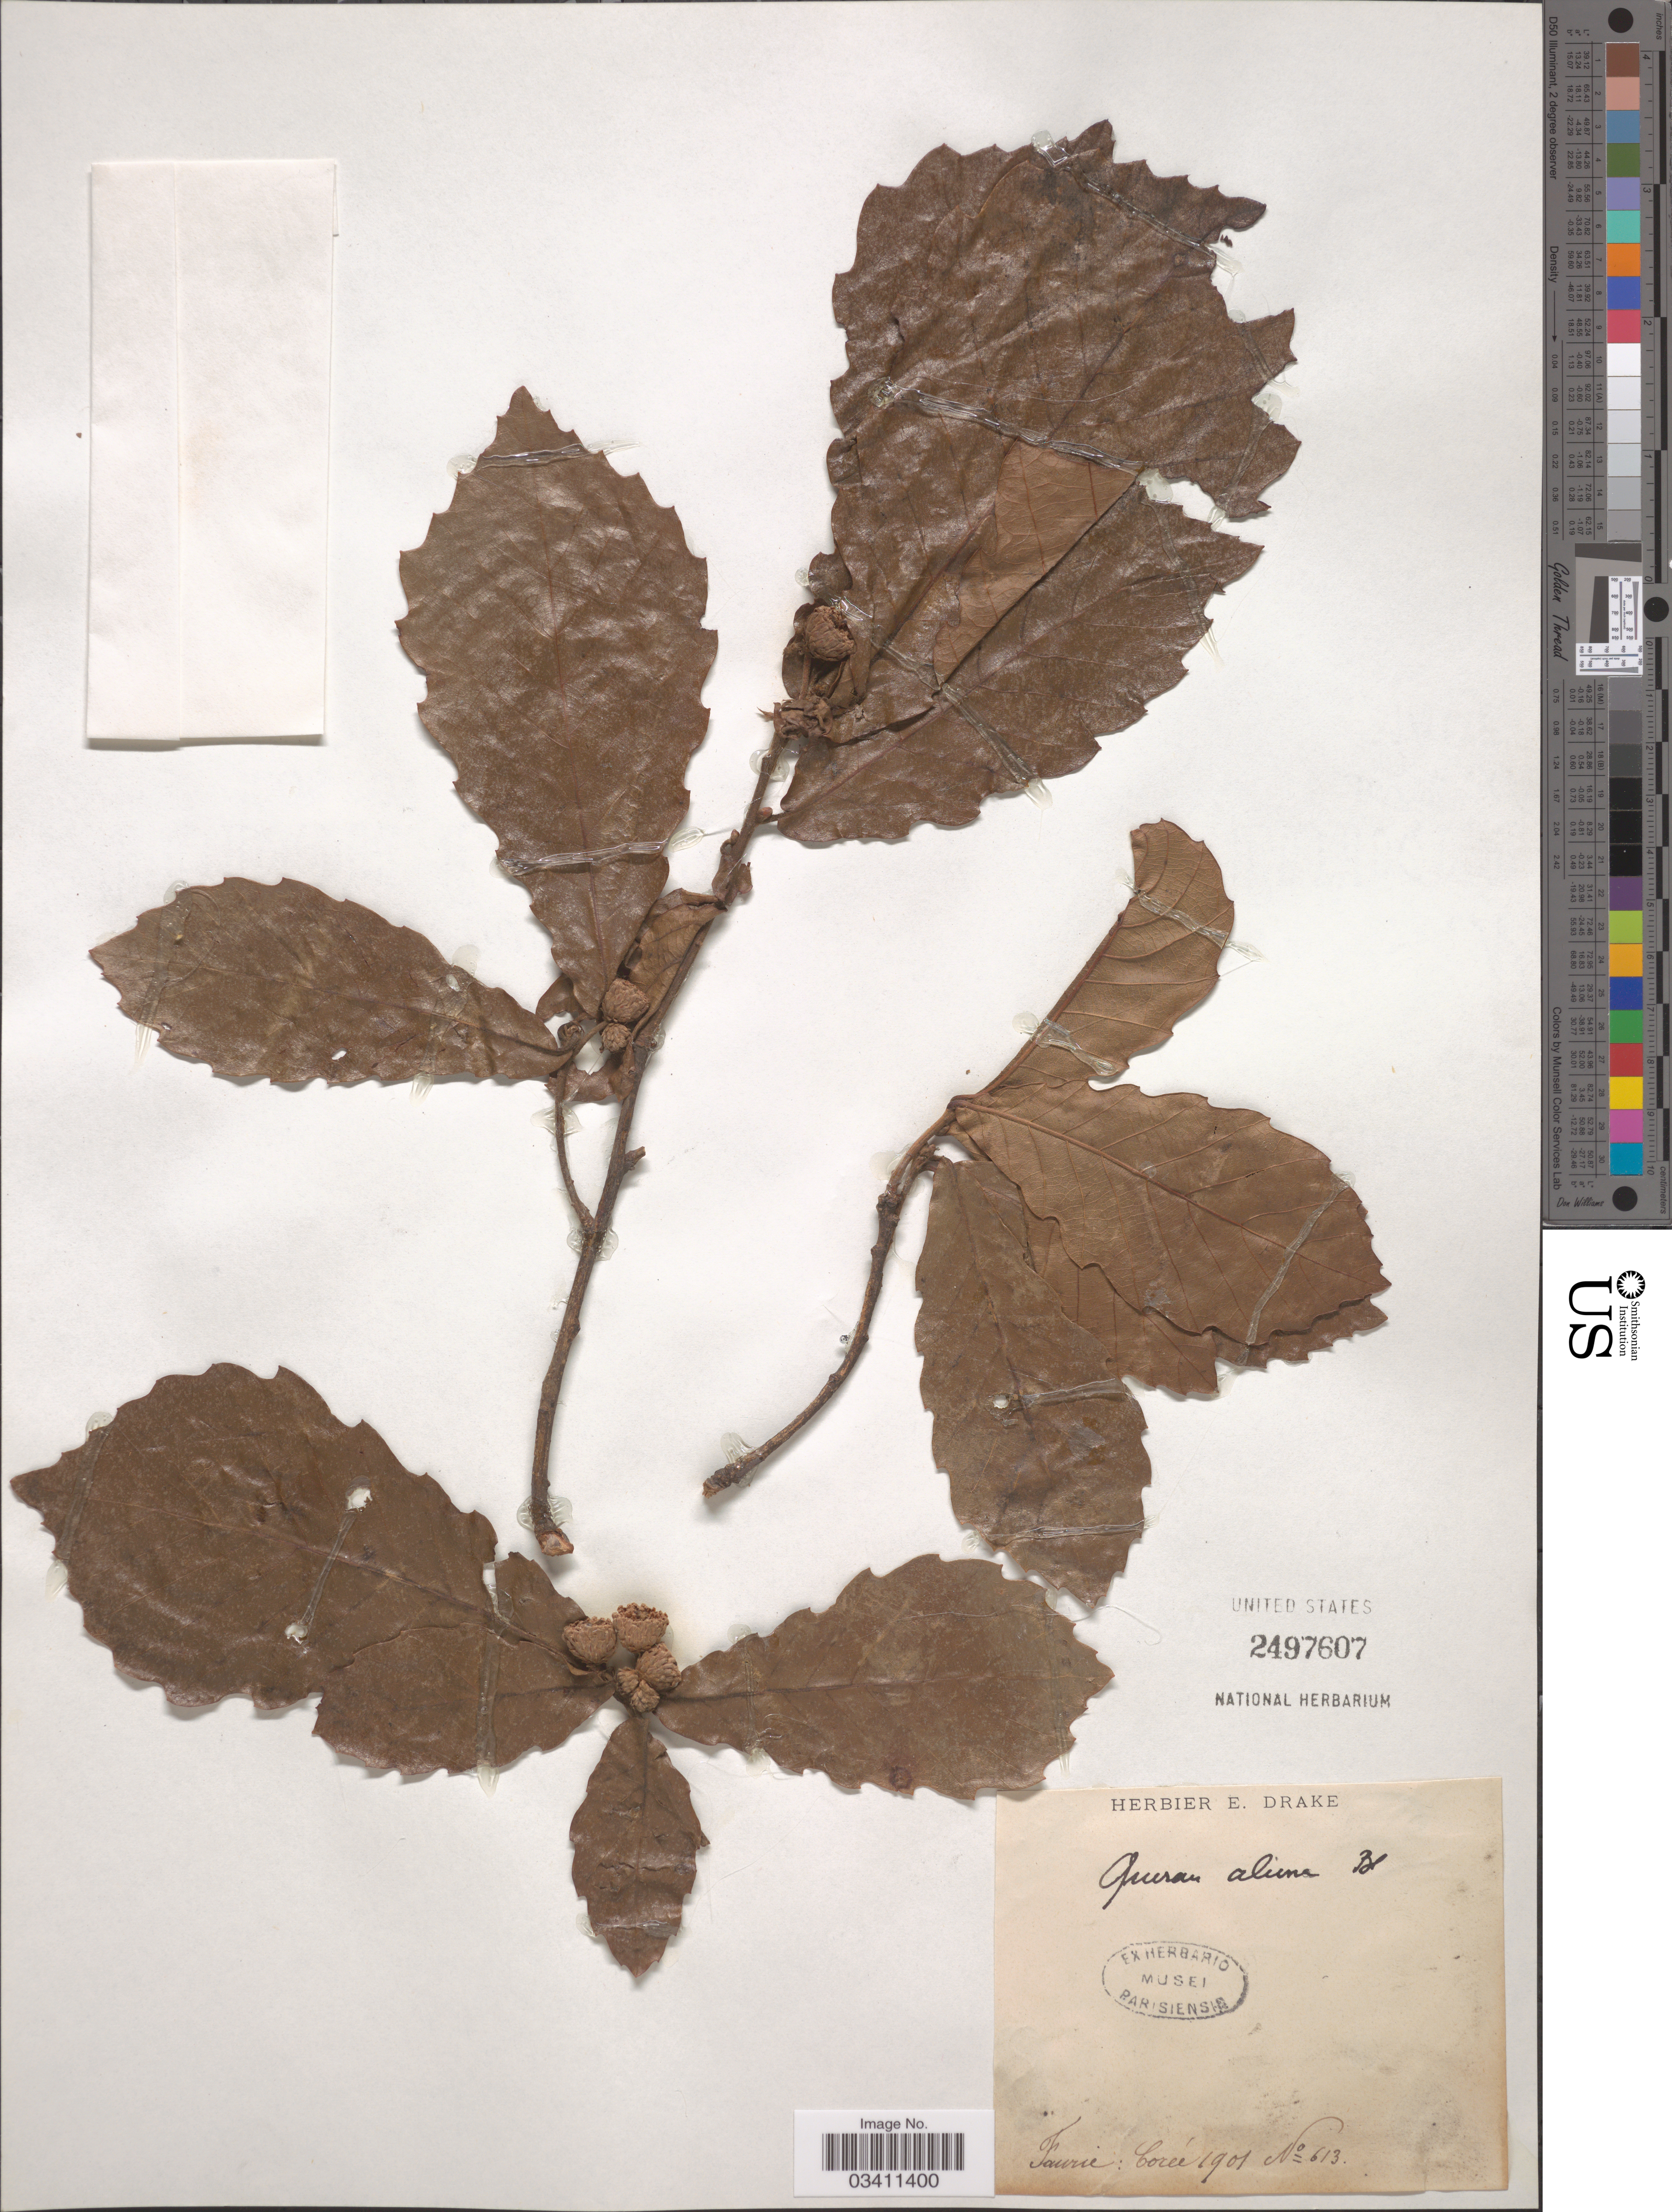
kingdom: Plantae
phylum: Tracheophyta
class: Magnoliopsida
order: Fagales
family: Fagaceae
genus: Quercus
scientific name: Quercus aliena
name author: Blume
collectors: -. Faurie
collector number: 613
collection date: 1901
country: North Korea / South Korea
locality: Corée.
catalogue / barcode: US 2497607